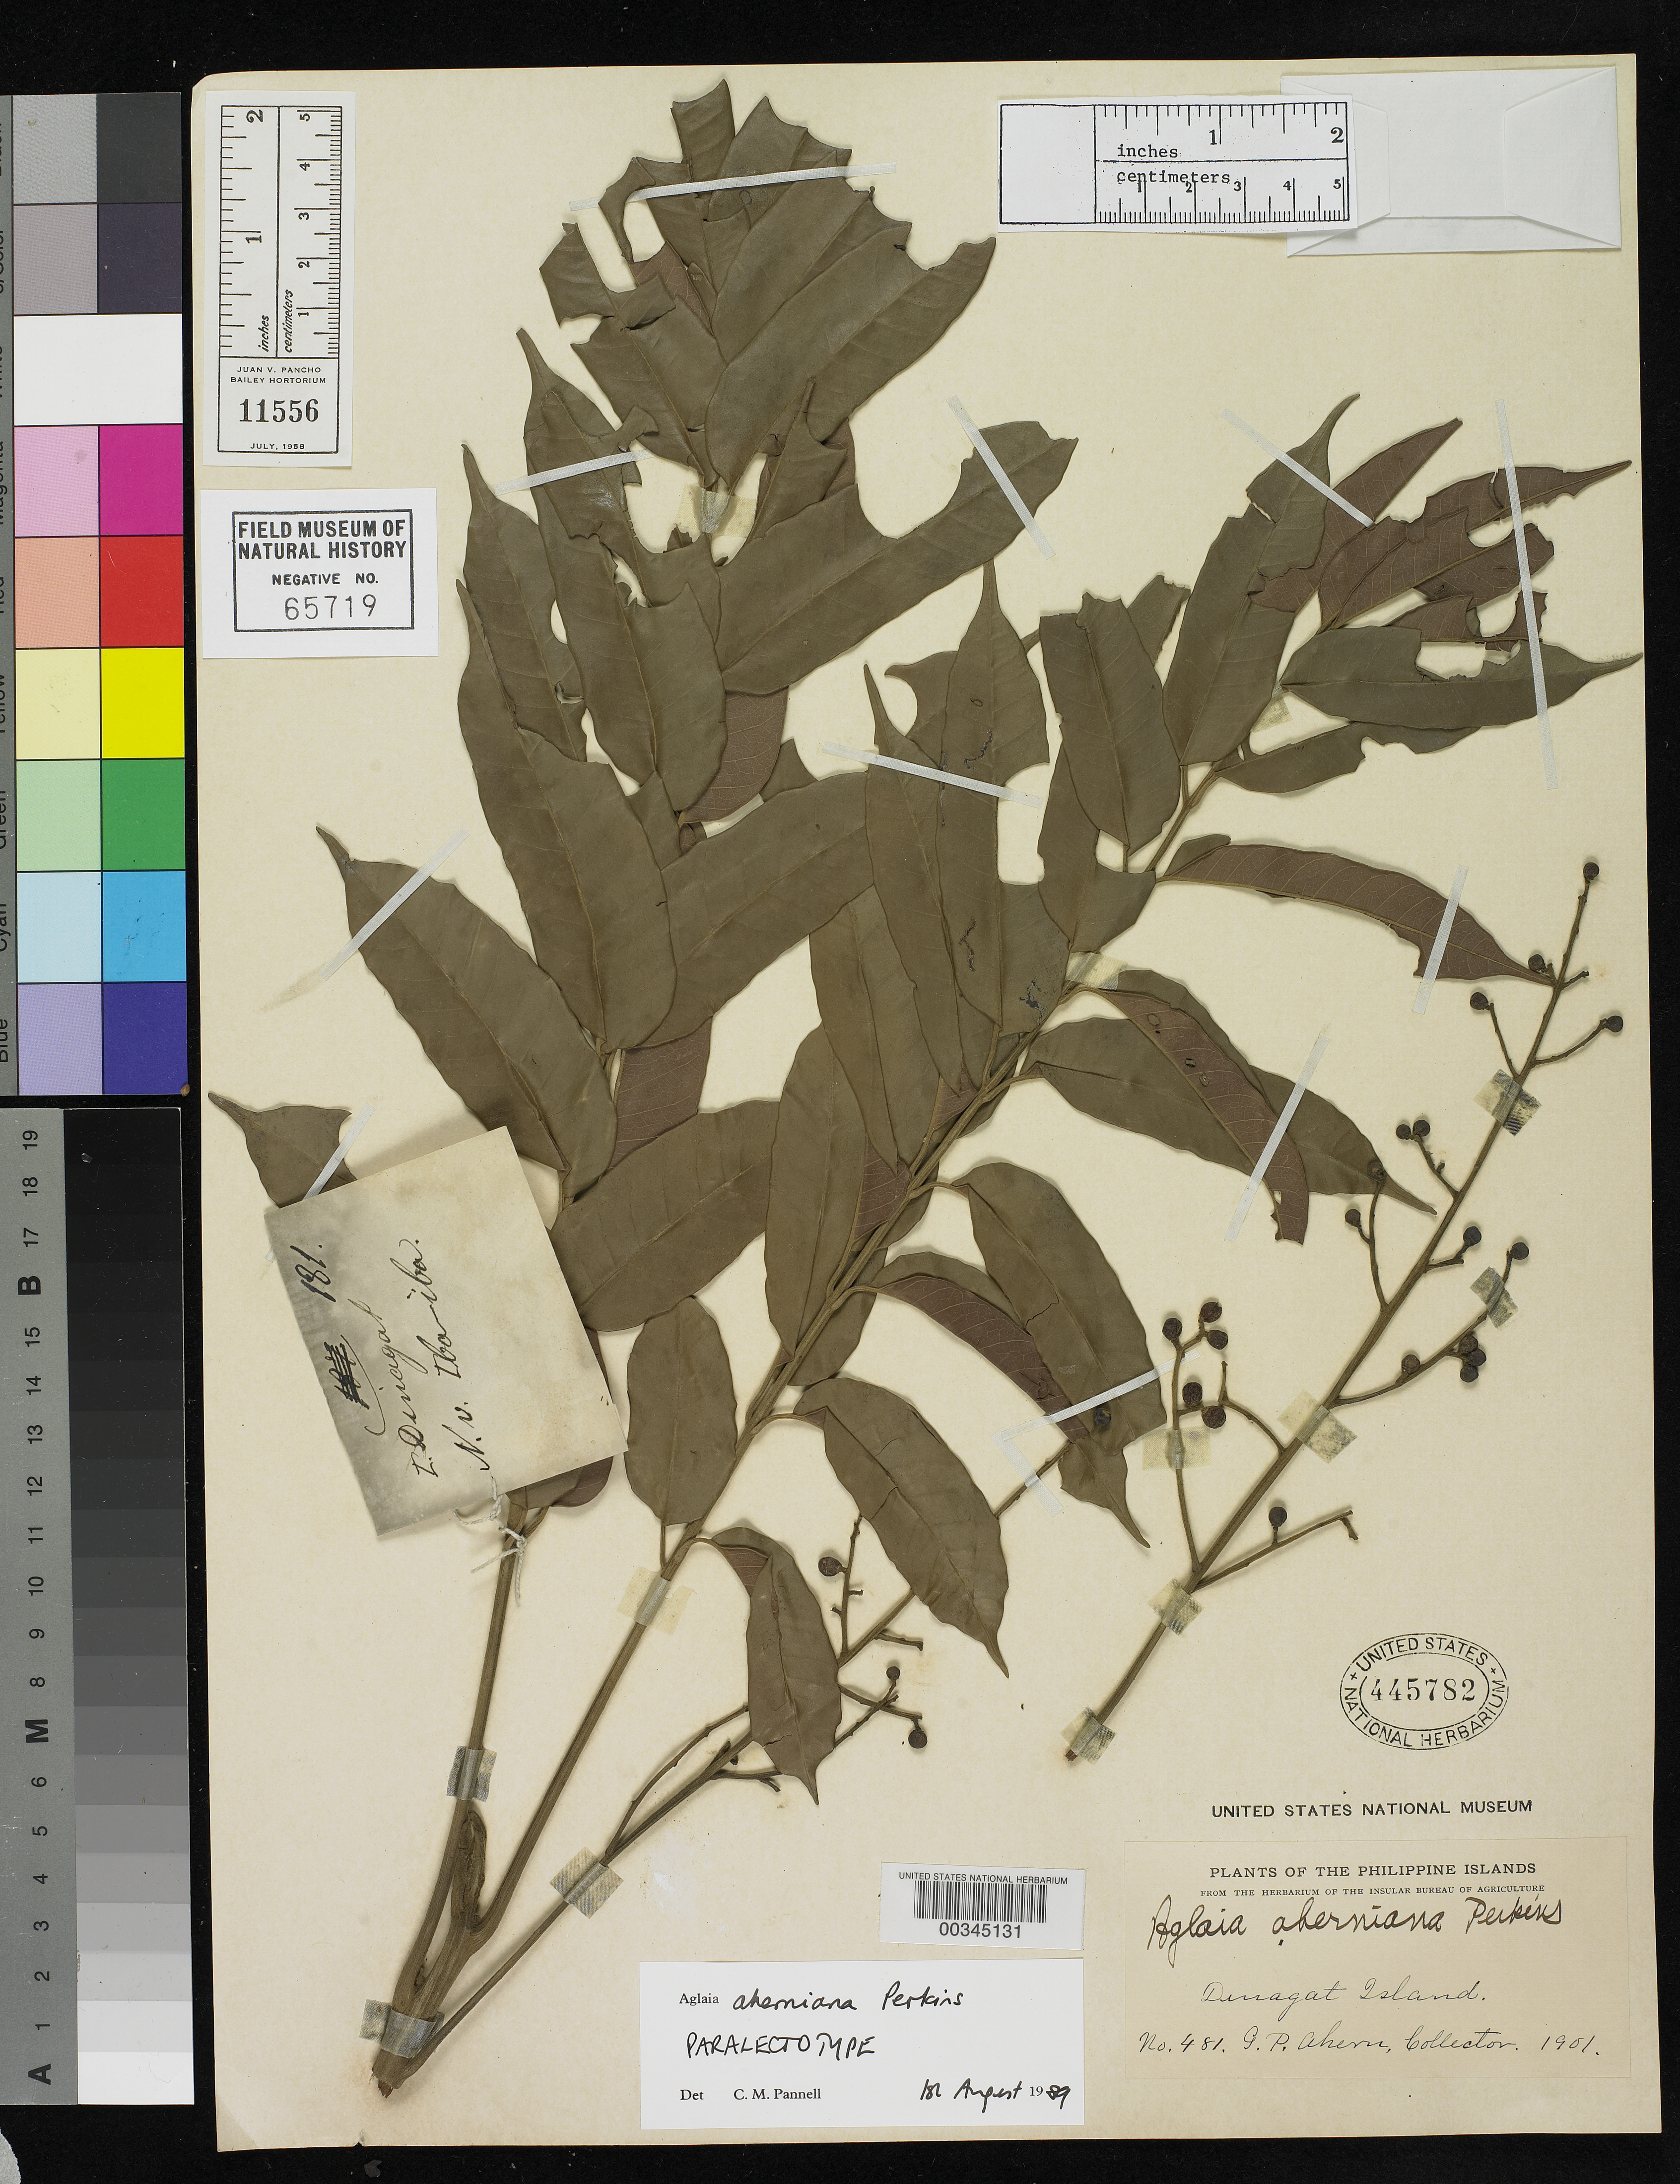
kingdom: Plantae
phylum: Tracheophyta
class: Magnoliopsida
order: Sapindales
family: Meliaceae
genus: Aglaia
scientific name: Aglaia aherniana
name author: Perkins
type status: Isosyntype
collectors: G. Ahern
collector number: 481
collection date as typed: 1901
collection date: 1901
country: Philippines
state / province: Caraga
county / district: Surigao del Norte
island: Dinagat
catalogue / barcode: US 445782